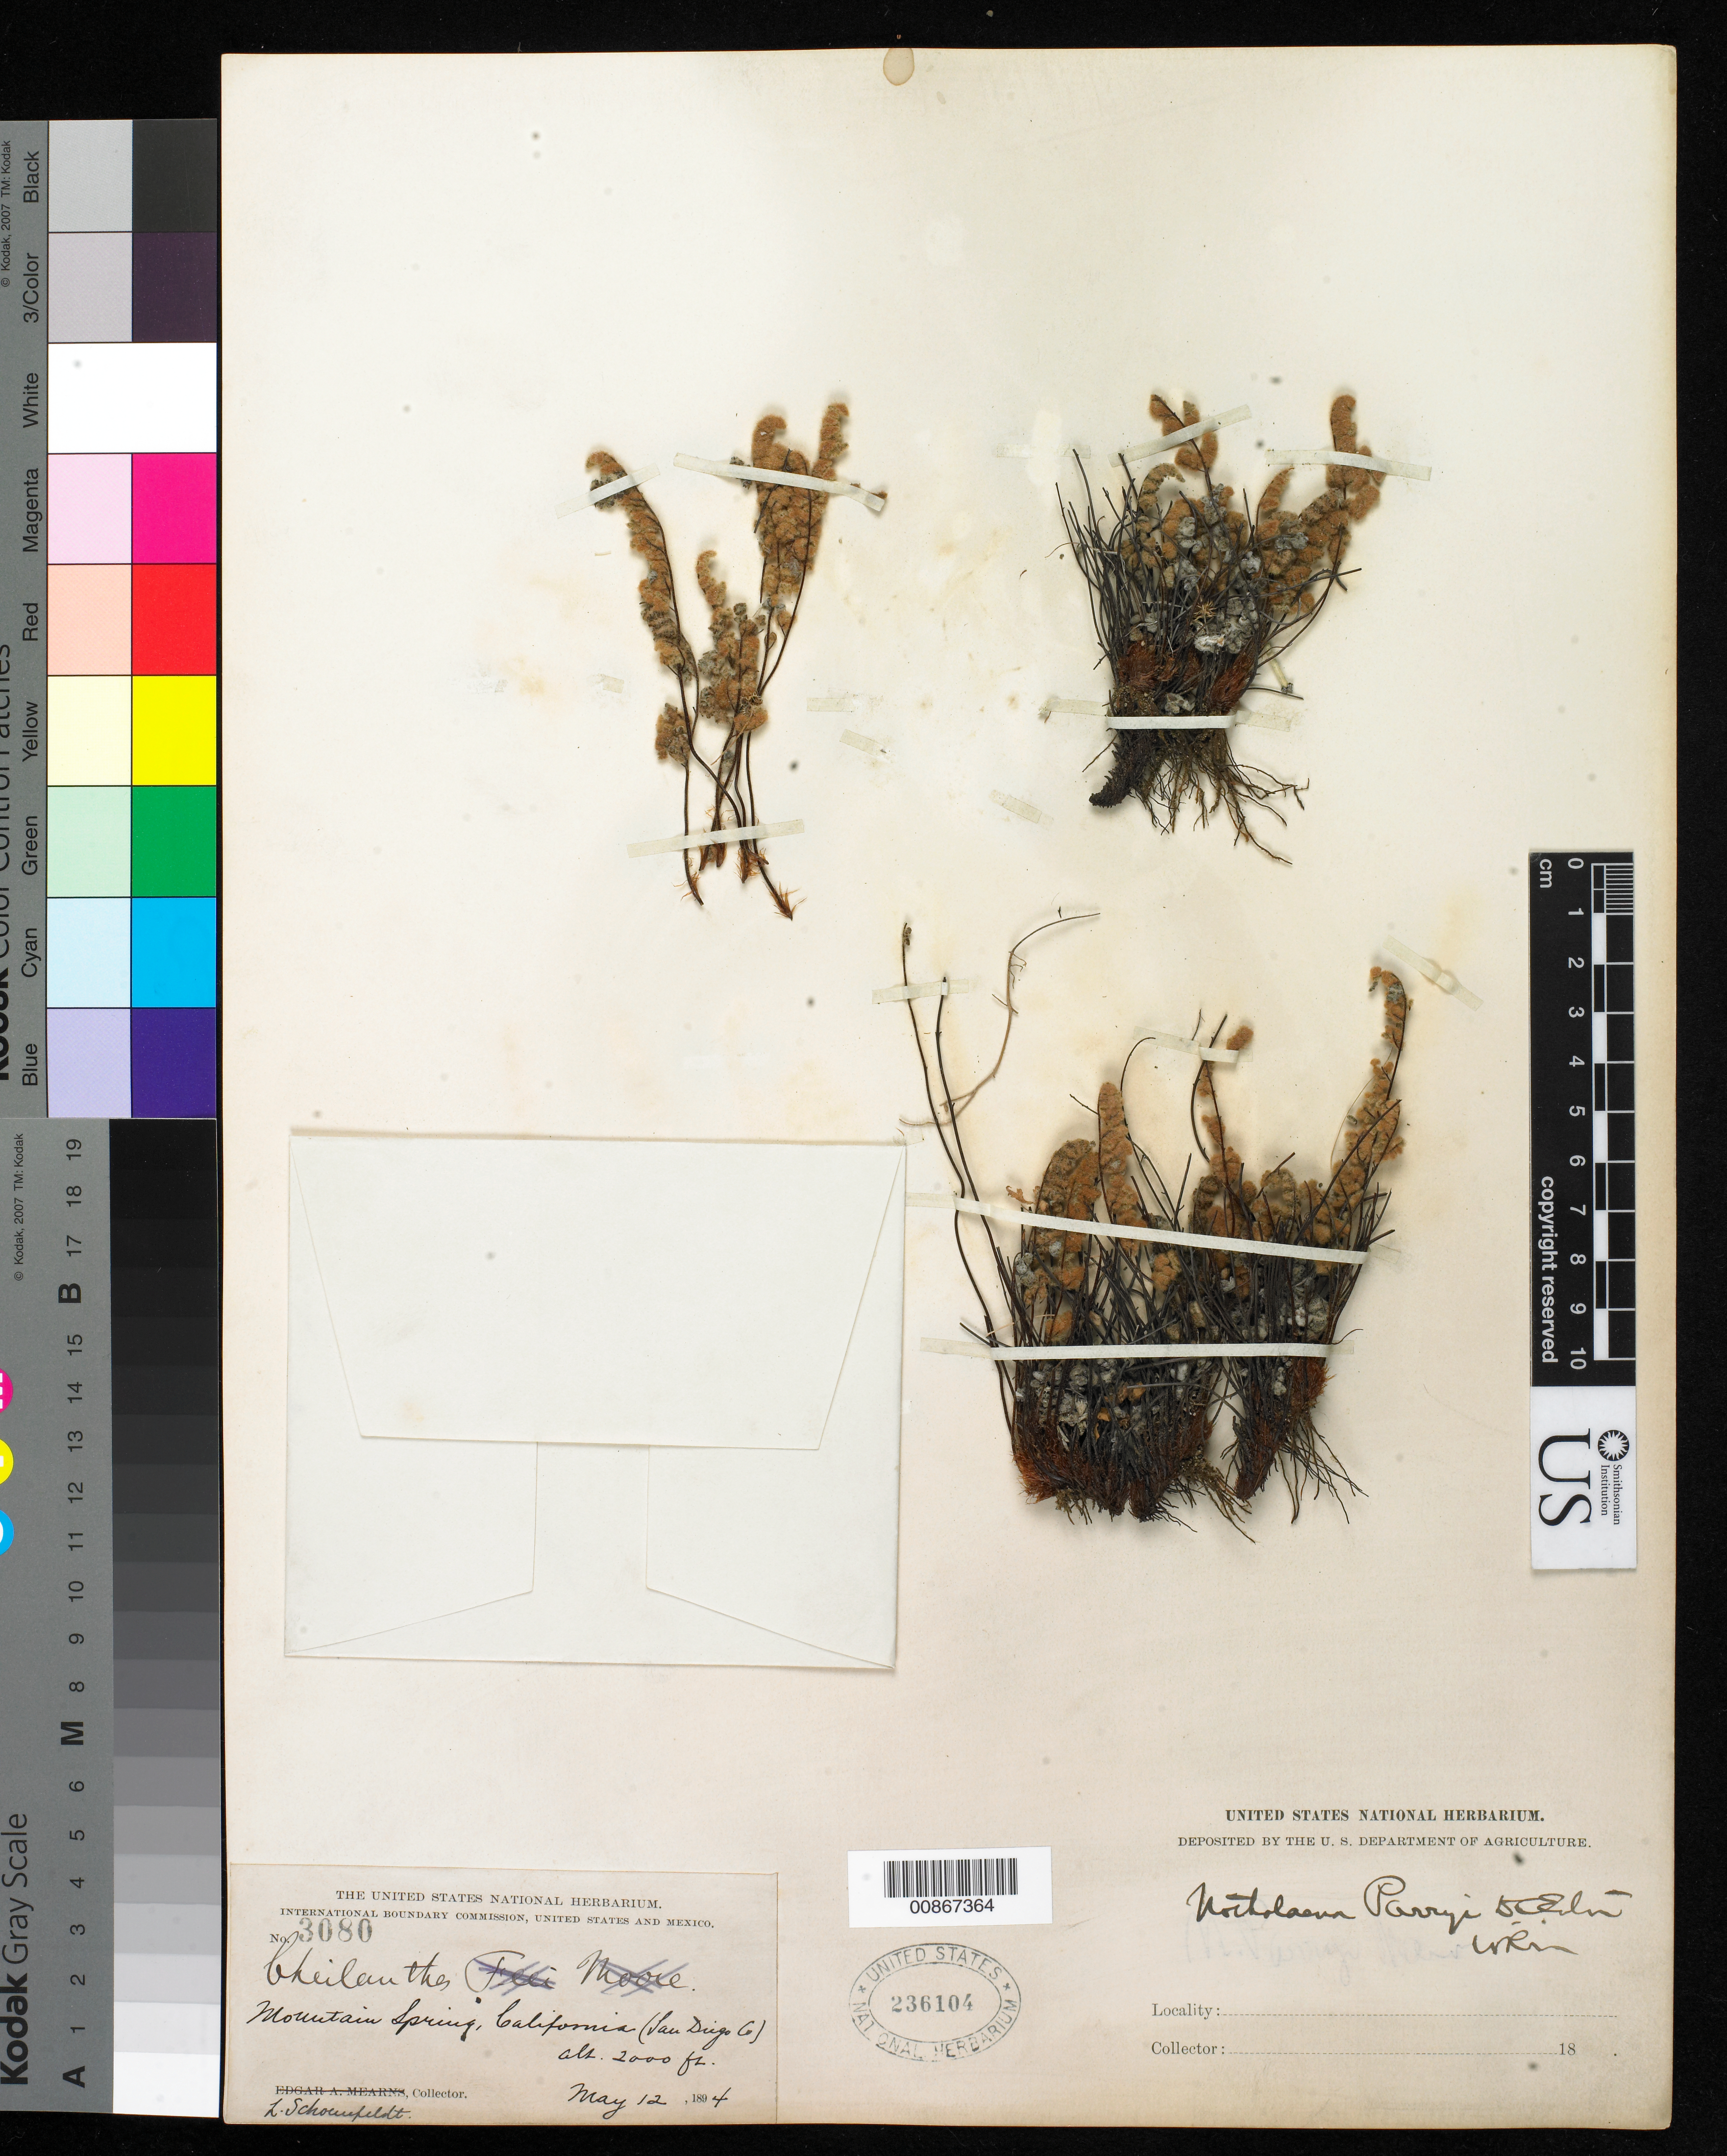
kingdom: Plantae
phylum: Tracheophyta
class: Polypodiopsida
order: Polypodiales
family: Pteridaceae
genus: Myriopteris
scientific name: Myriopteris parryi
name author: (D.C. Eaton) Grusz & Windham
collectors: L. Schoenfeldt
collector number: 3080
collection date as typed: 12 May 1894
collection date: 1894-05-12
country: United States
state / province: California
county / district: San Diego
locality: Mountain Spring, San Diego County, California.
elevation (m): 610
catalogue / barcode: US 236104